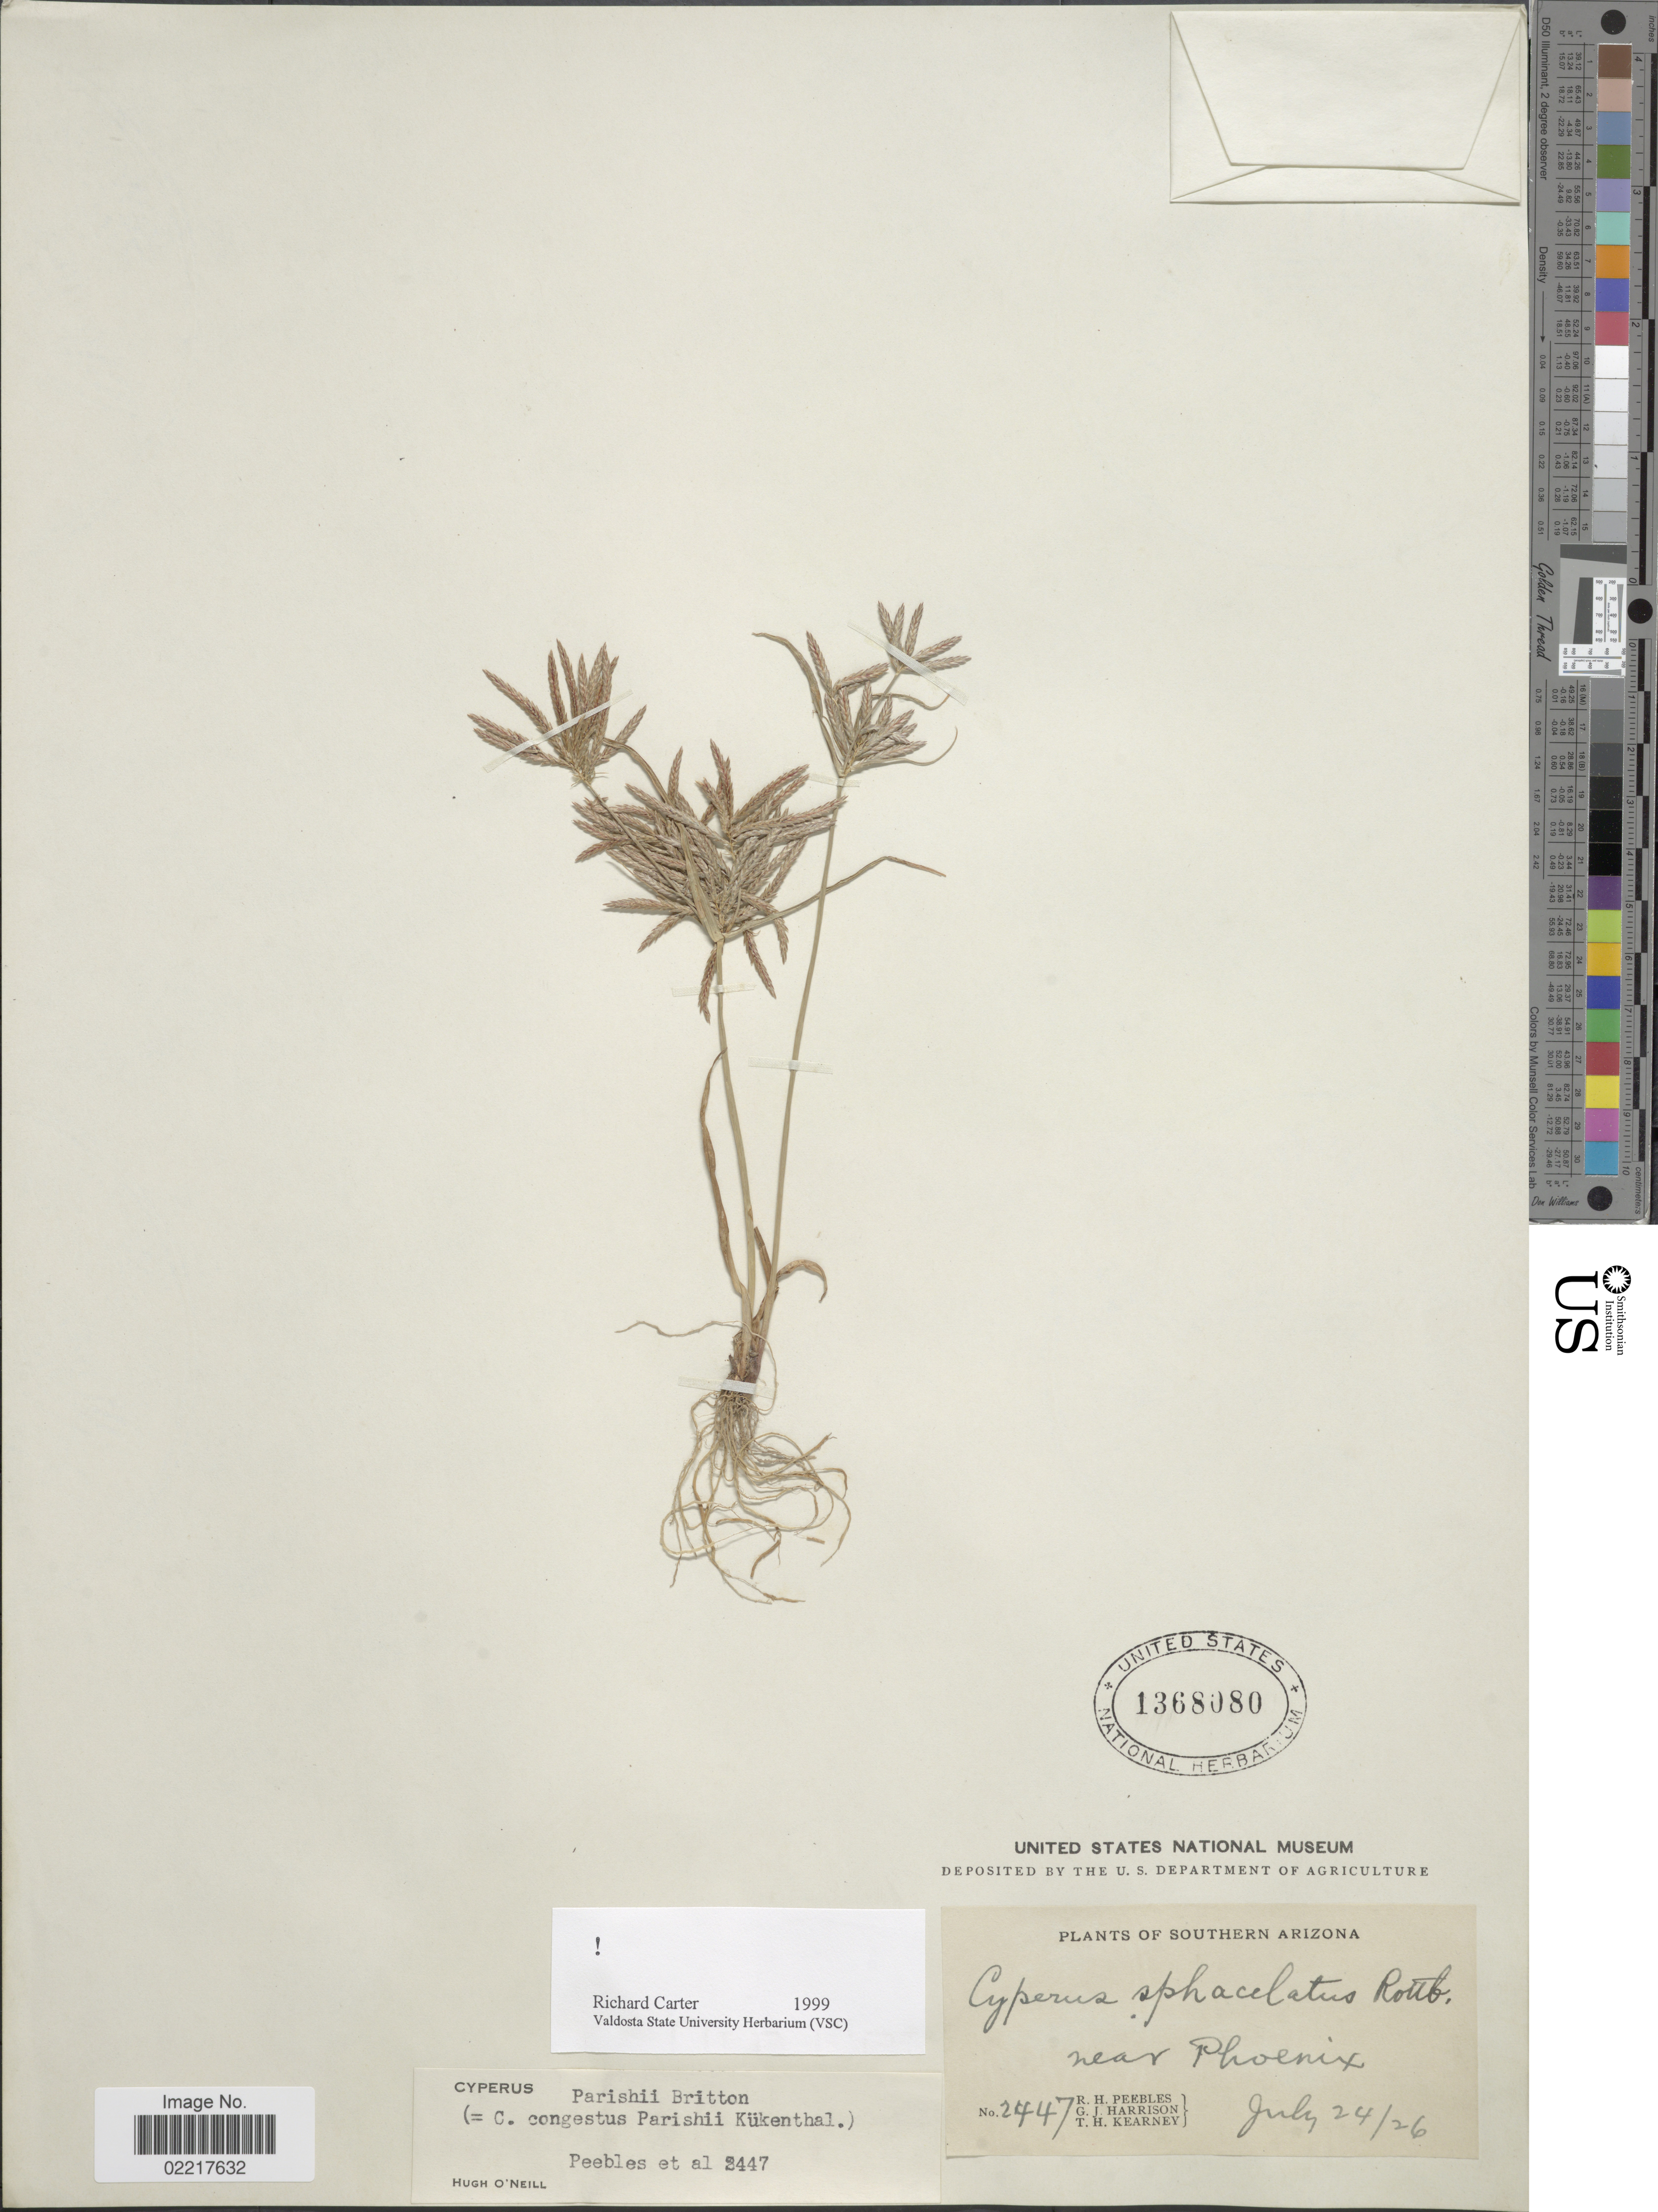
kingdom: Plantae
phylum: Tracheophyta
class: Liliopsida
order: Poales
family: Cyperaceae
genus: Cyperus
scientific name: Cyperus parishii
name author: Britton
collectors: R. H. Peebles, G. J. Harrison & T. H. Kearney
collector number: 2447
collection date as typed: Transcribed d/m/y: 24/7/26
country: United States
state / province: Arizona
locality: Southern Arizona, near Phoenix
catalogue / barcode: US 1368080